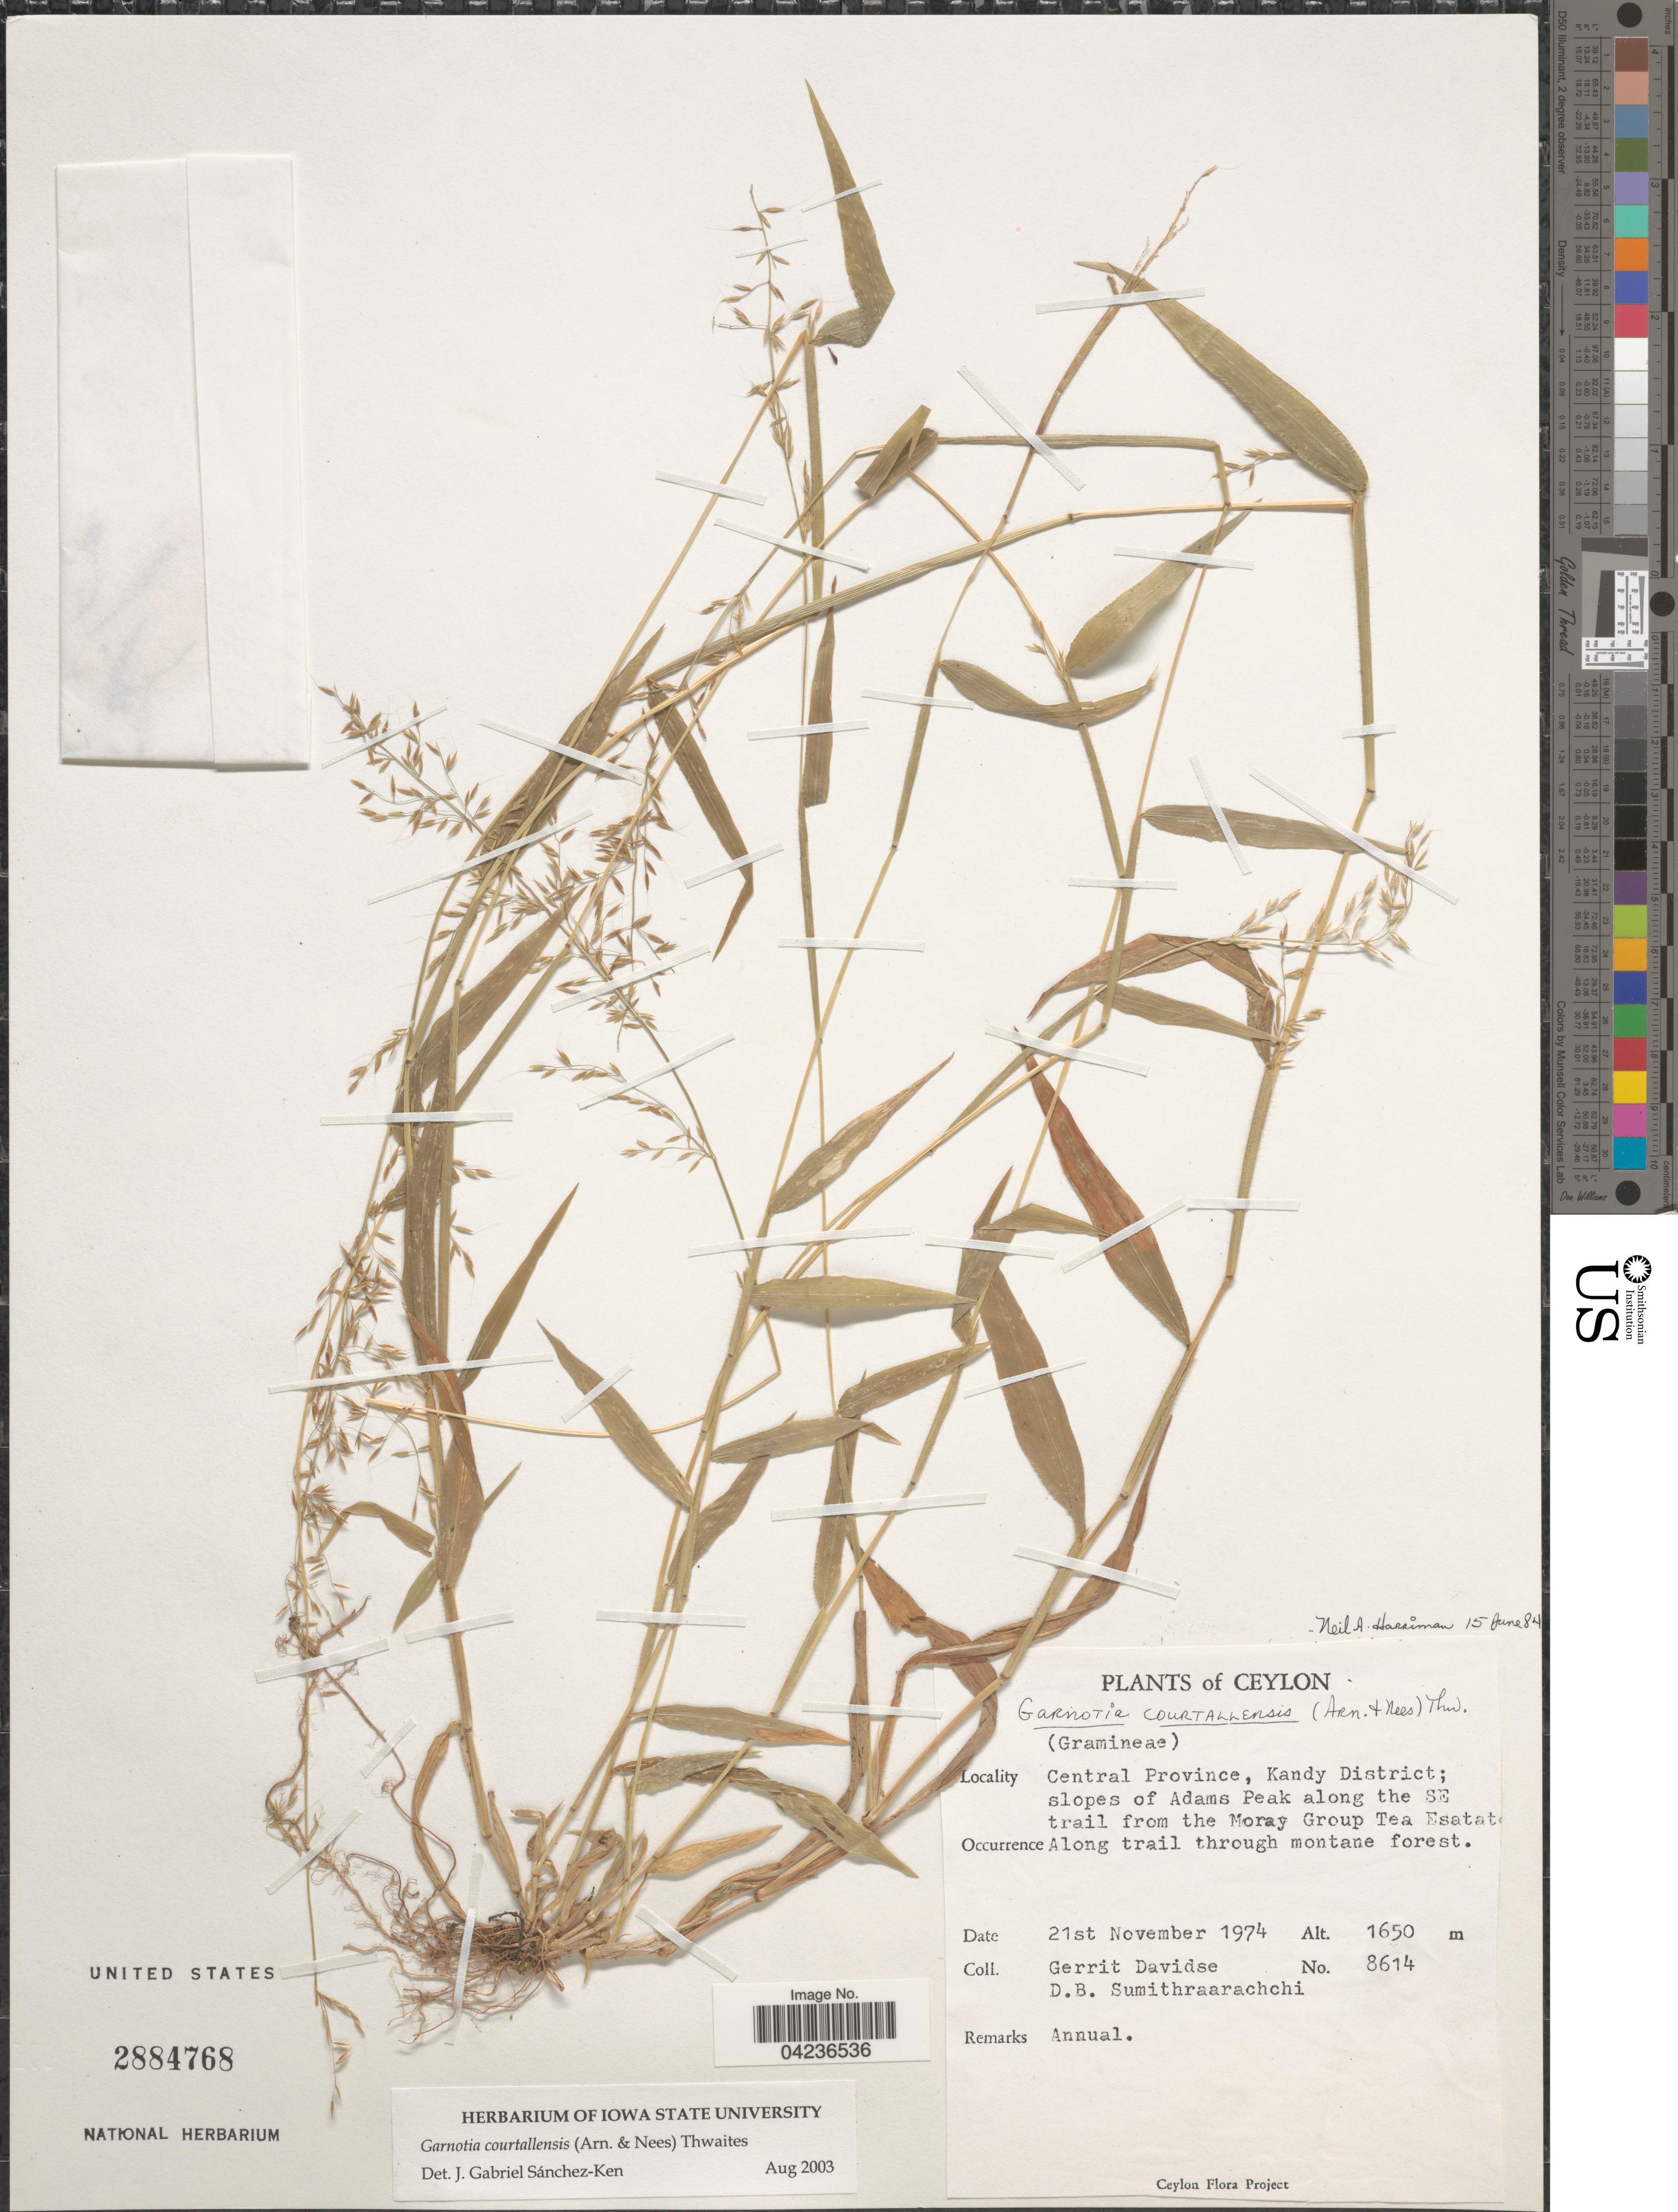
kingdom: Plantae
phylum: Tracheophyta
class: Liliopsida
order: Poales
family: Poaceae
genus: Garnotia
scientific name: Garnotia courtallensis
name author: Thwaites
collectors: G. Davidse & D. B. Sumithraarachchi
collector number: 8614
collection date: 1974-11-21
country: Sri Lanka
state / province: Central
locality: Ceylon. Kandy District; slopes of Adams Peak along the SE trail from the Moray Group Tea Estate.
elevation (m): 1650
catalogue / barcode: US 2884768